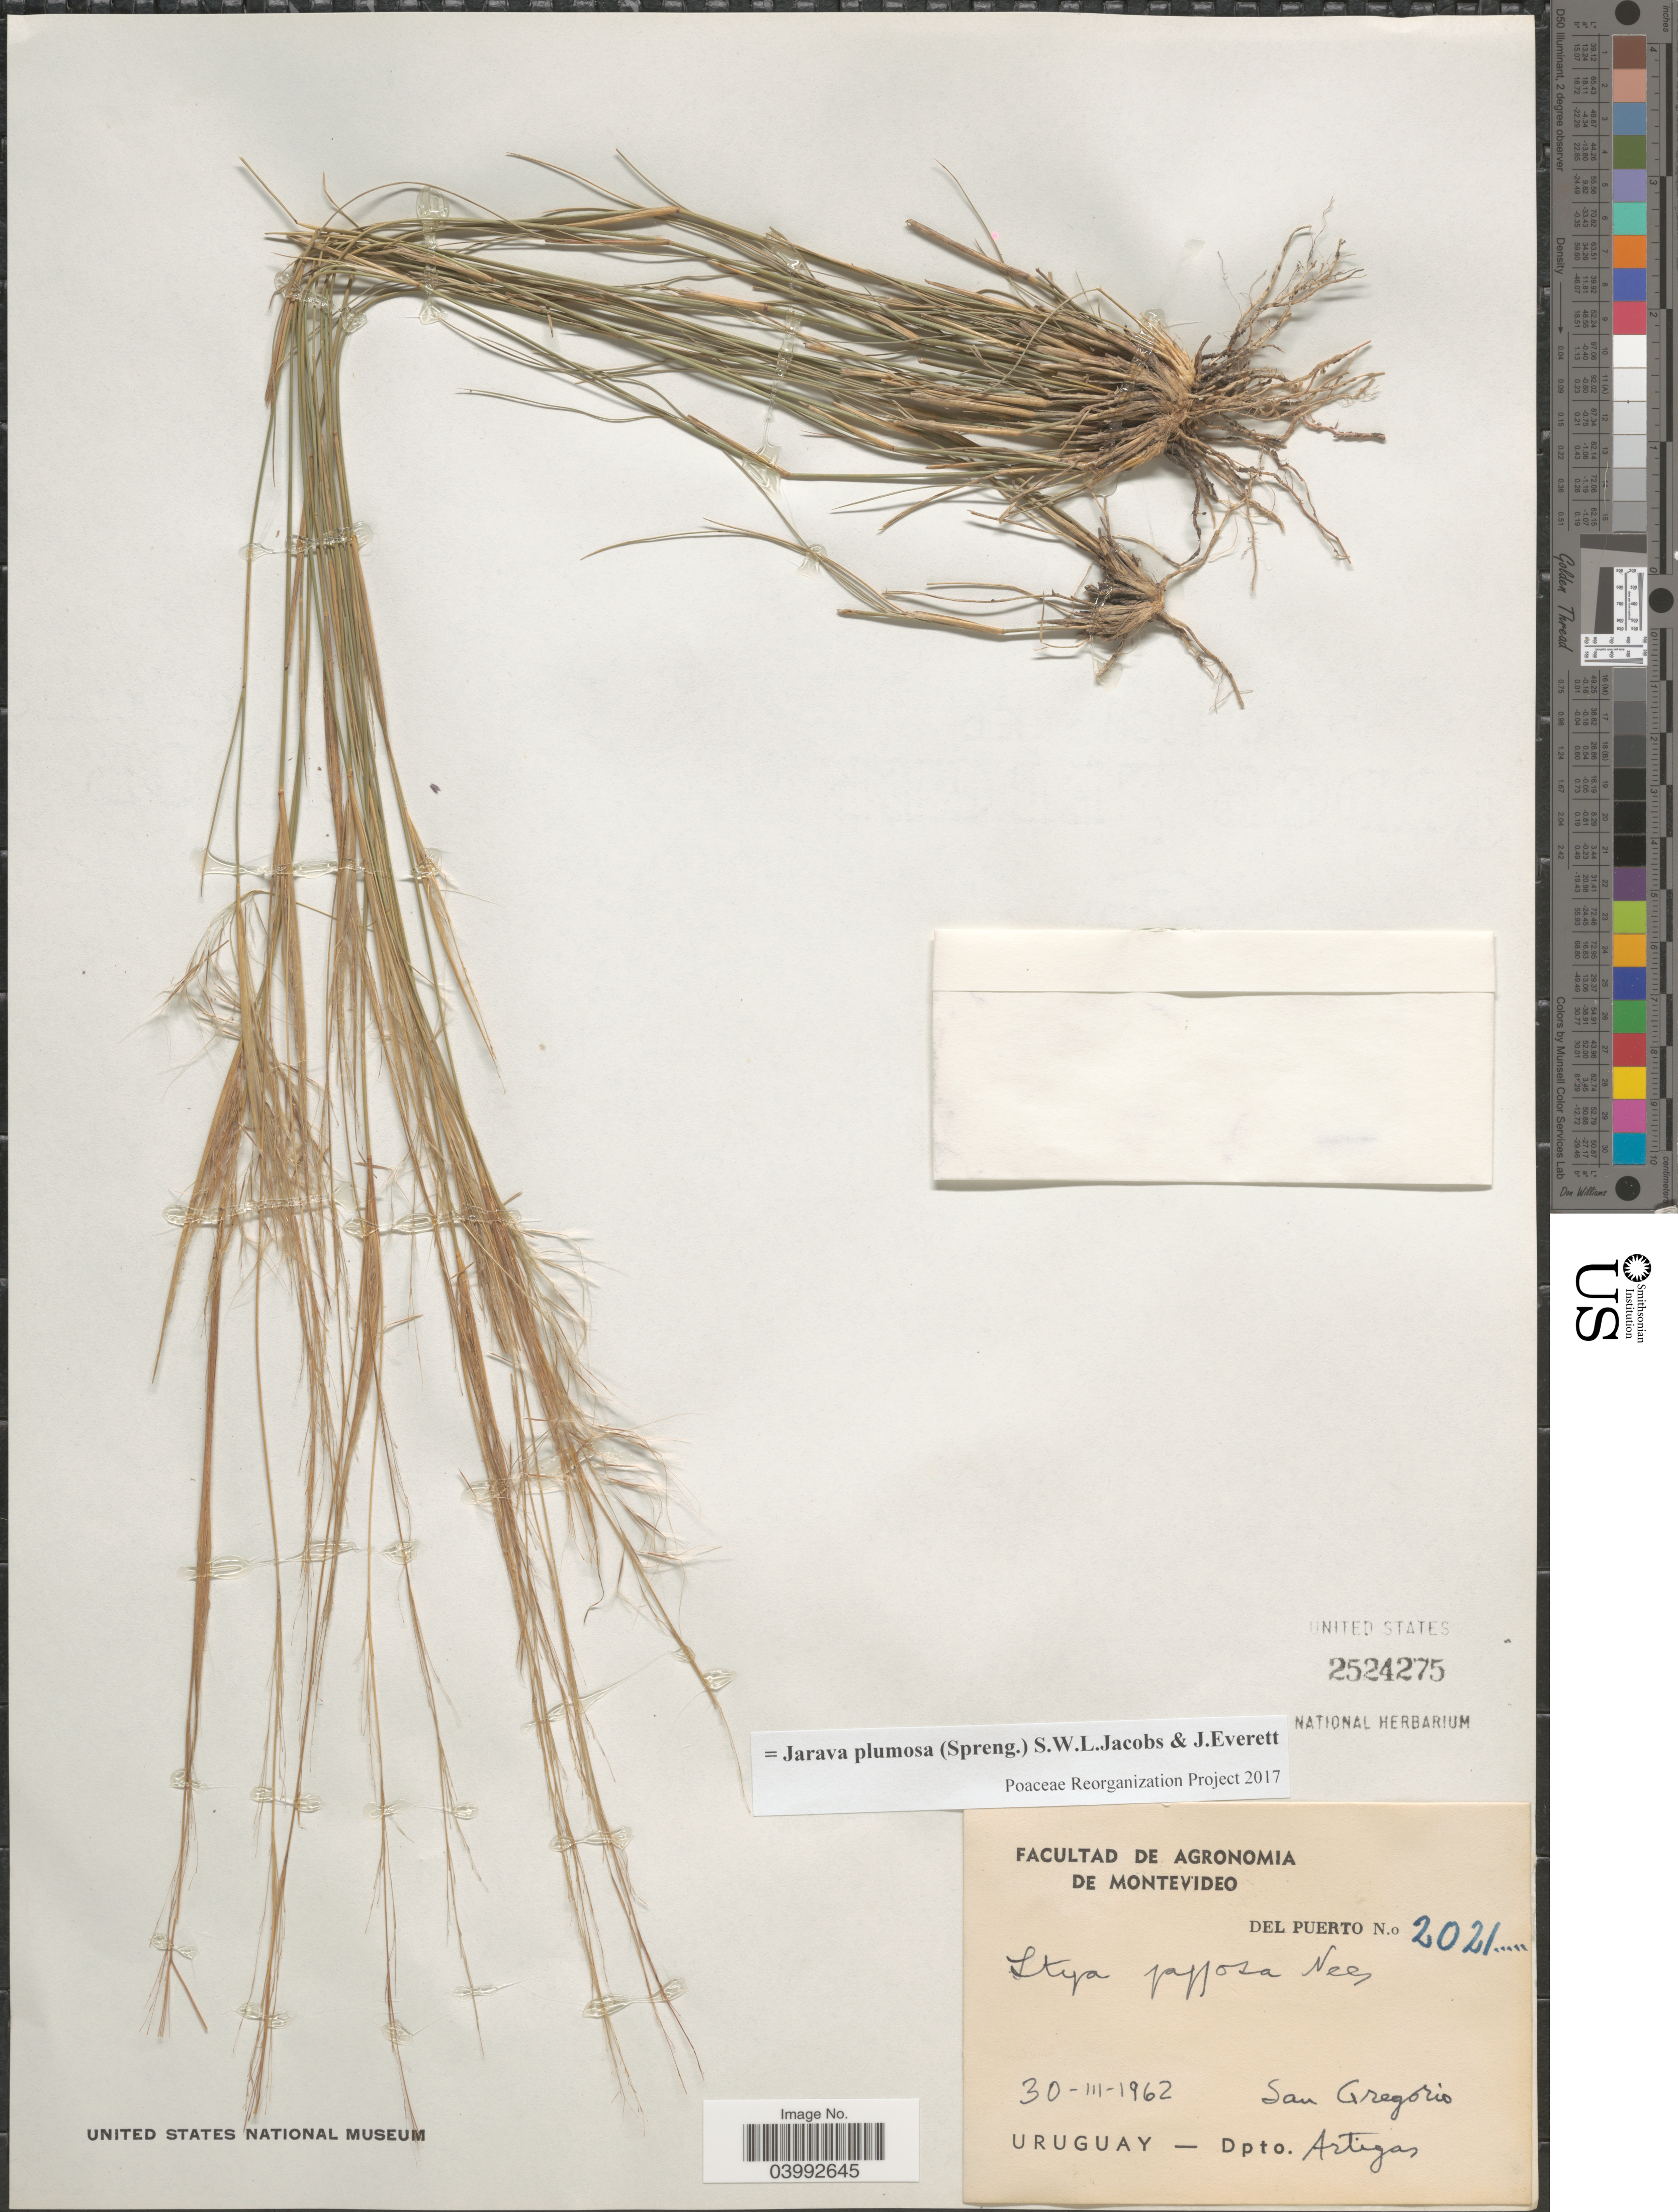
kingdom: Plantae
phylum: Tracheophyta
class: Liliopsida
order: Poales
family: Poaceae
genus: Stipa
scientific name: Stipa papposa Nees, nom. illeg.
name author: Nees in Mart.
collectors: Del Puerto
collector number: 2021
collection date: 1962-03-30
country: Uruguay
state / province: Artigas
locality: San Gregorio. Dpto. Artigas.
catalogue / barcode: US 2524275